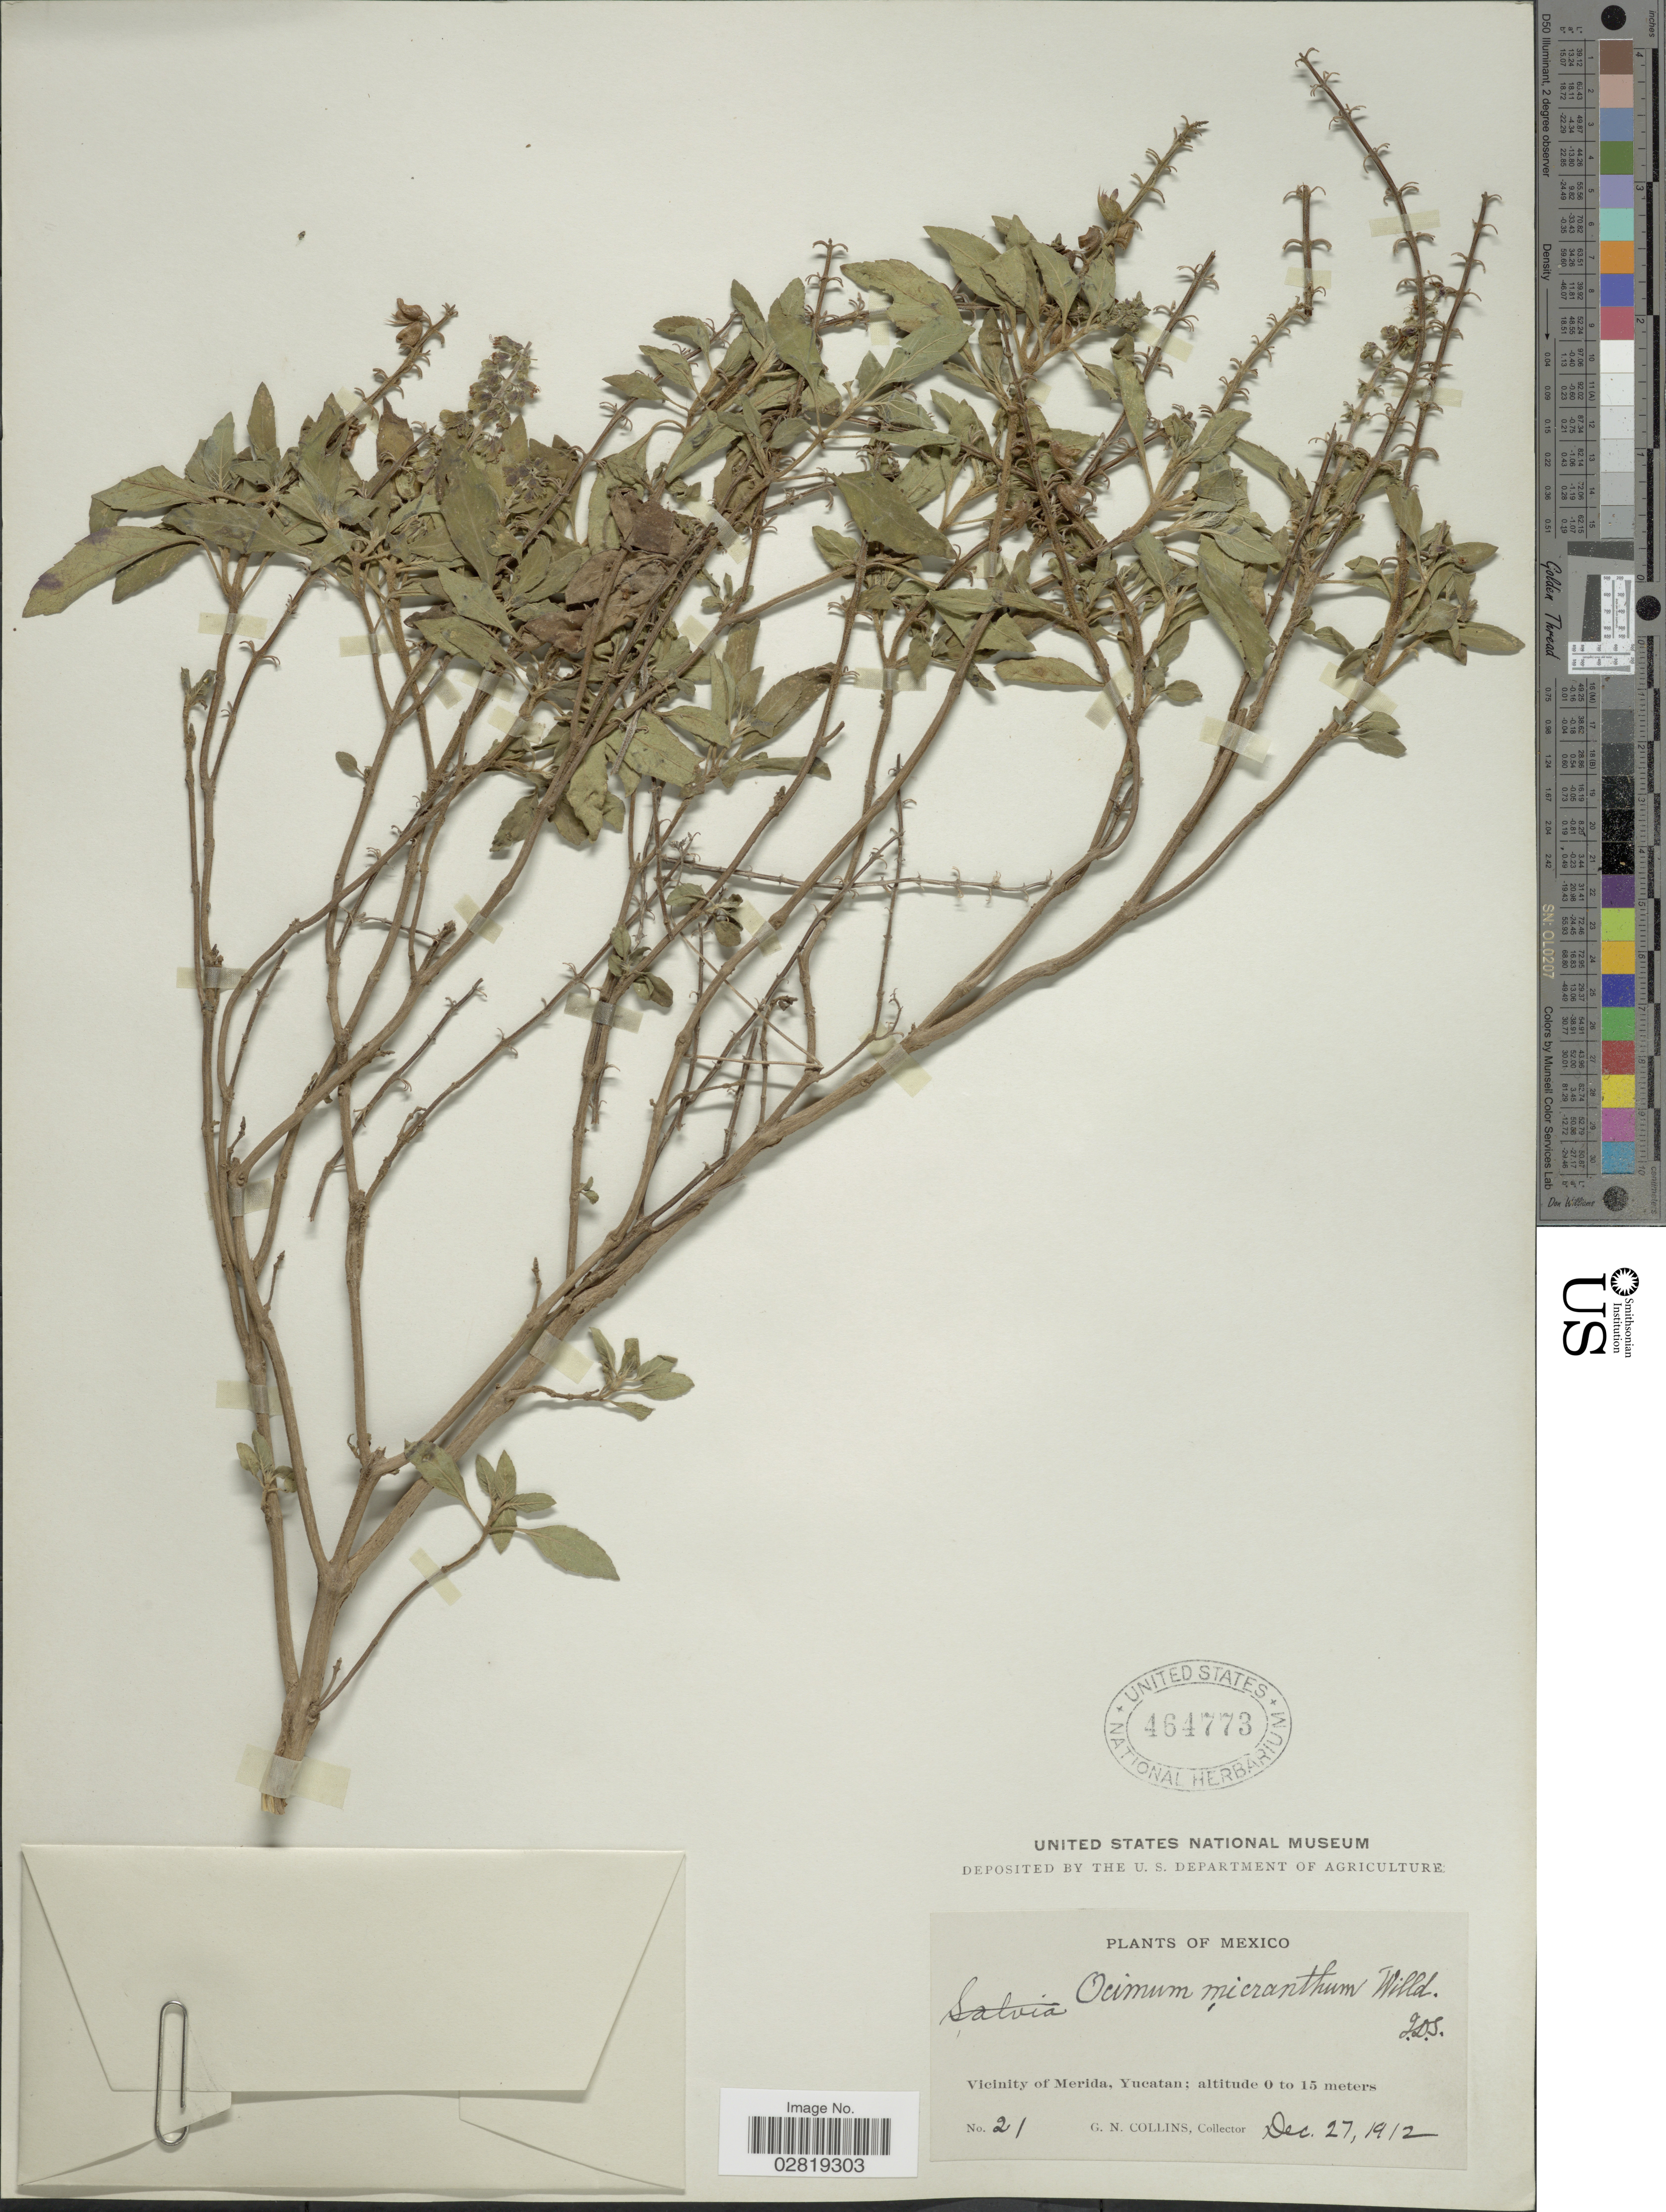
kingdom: Plantae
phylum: Tracheophyta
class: Magnoliopsida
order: Lamiales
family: Lamiaceae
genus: Ocimum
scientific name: Ocimum campechianum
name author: Mill.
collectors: G. Collins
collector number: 21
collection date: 1912-12-27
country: Mexico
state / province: Yucatán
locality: Vicinity of Merida.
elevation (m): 0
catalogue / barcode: US 464773